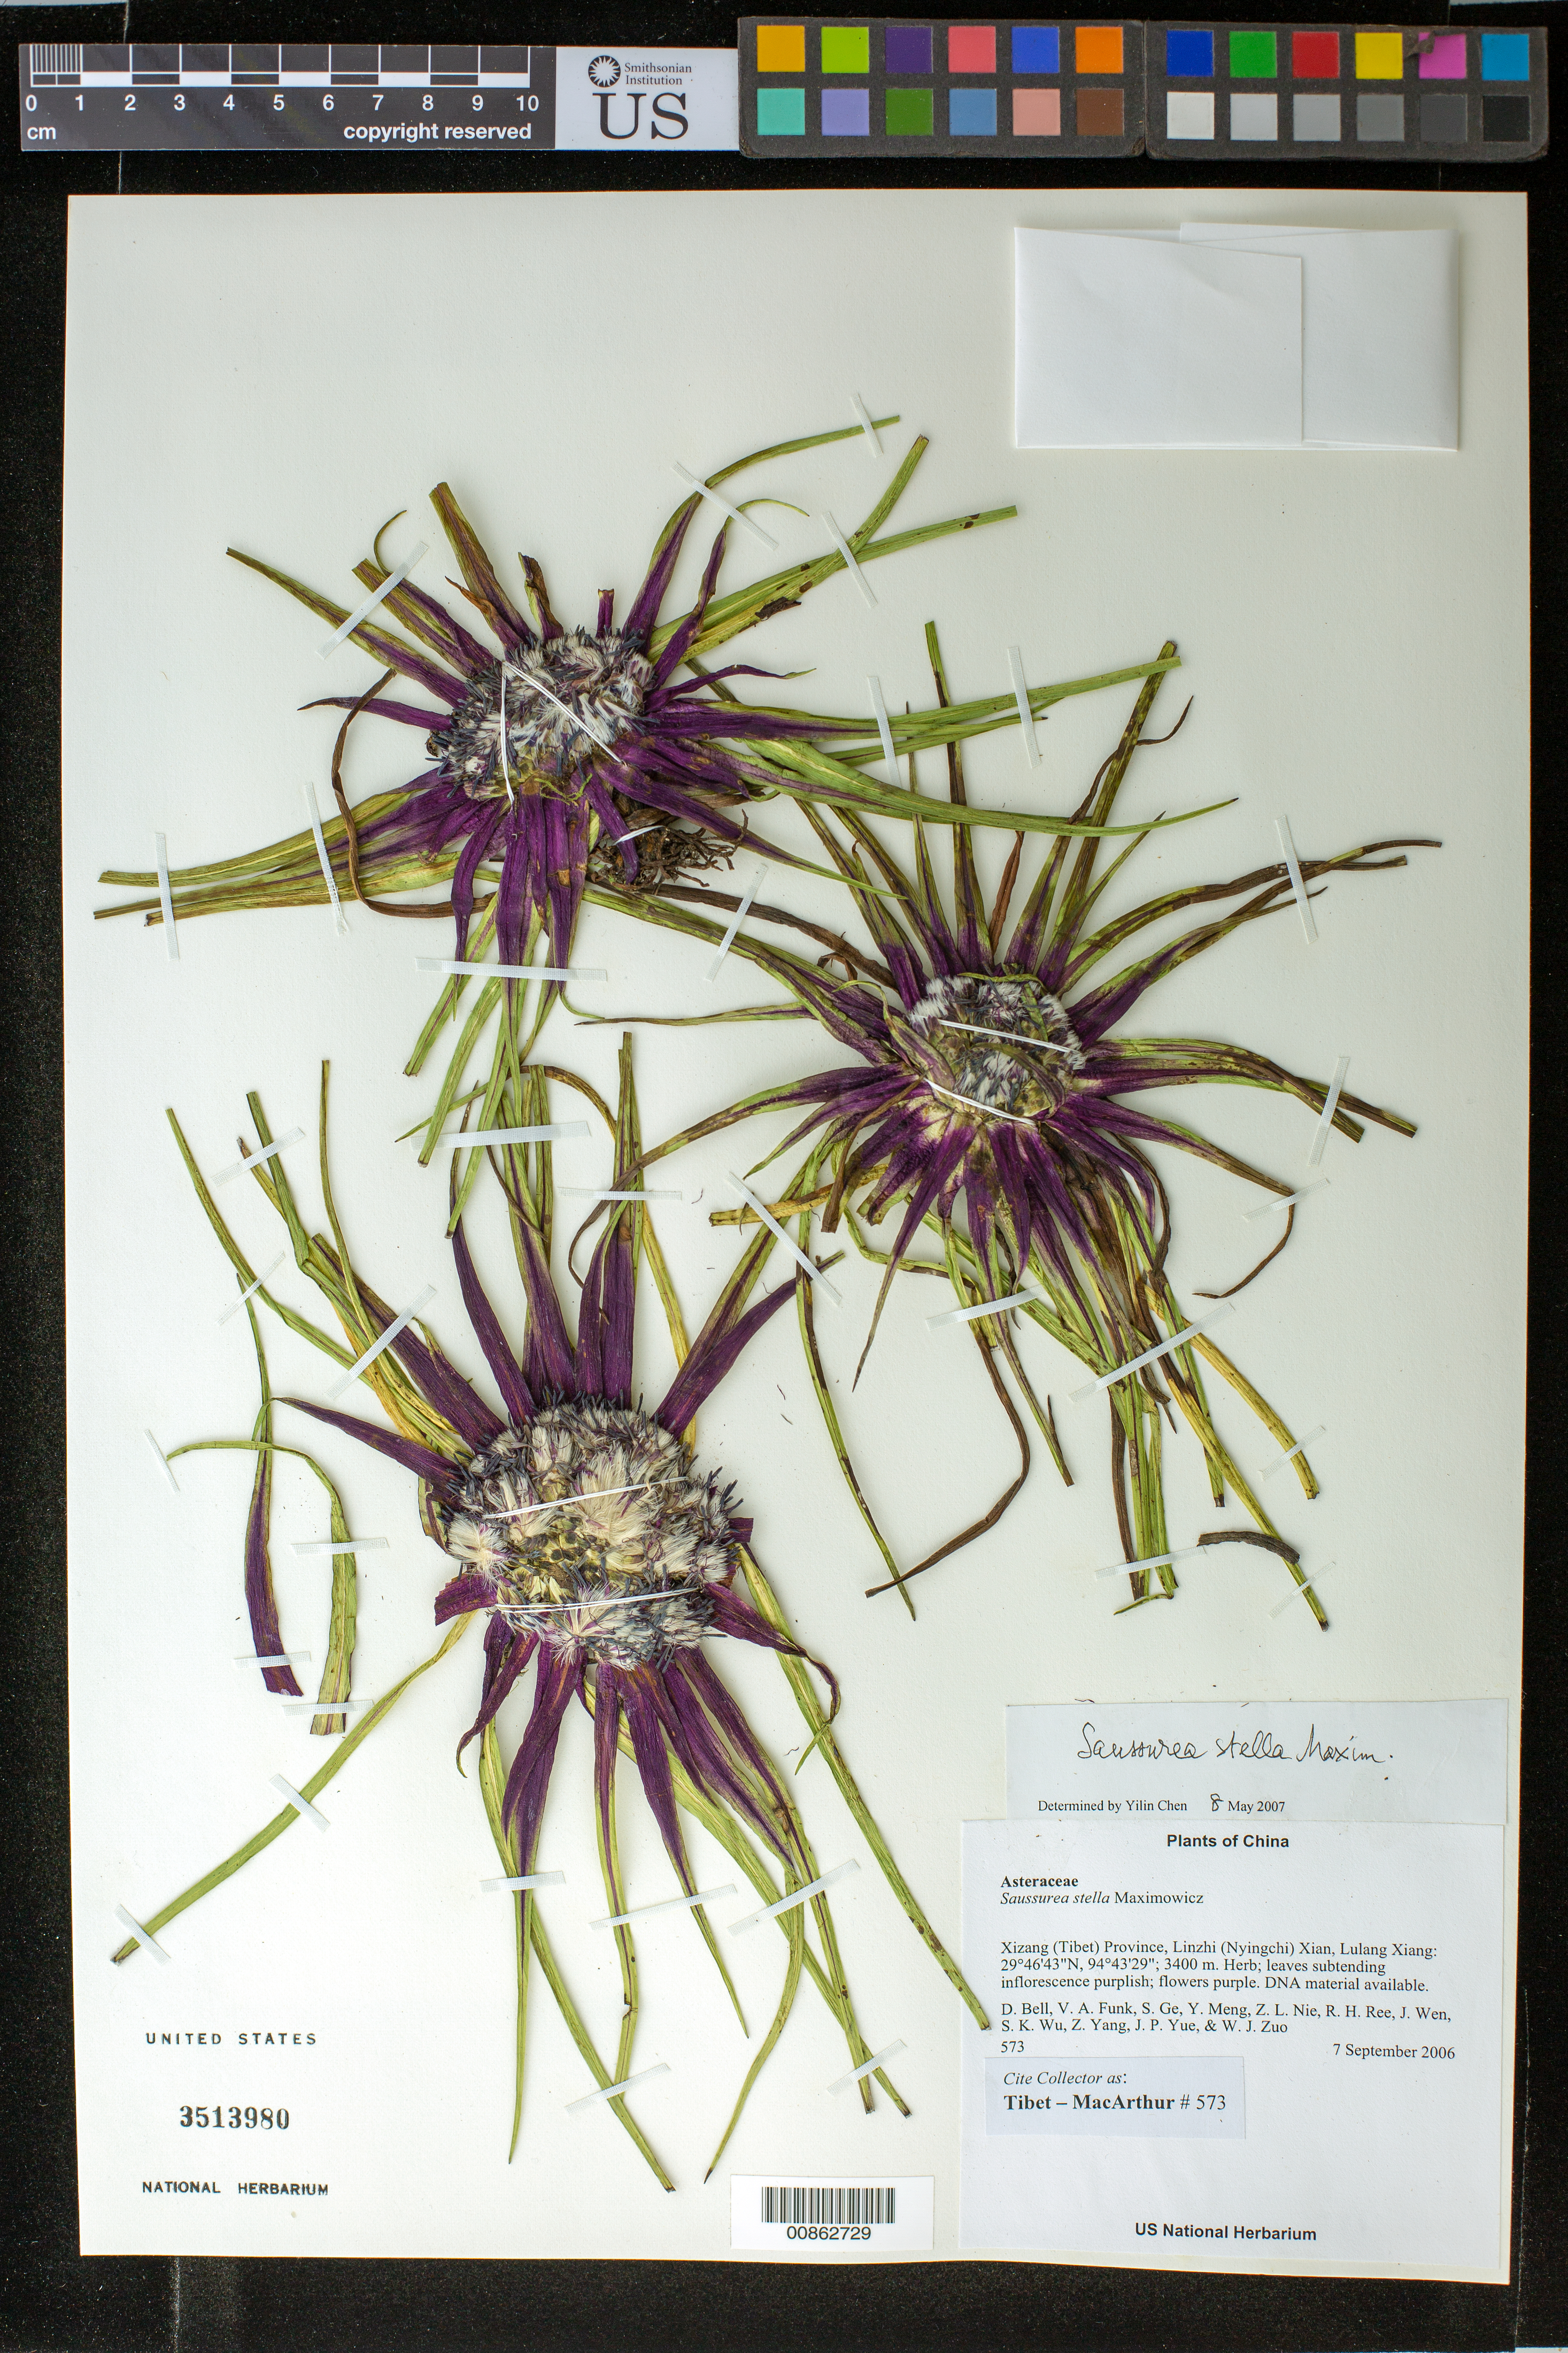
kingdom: Plantae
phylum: Tracheophyta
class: Magnoliopsida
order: Asterales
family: Asteraceae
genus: Saussurea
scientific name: Saussurea stella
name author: Maxim.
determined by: Yilin Chen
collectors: Tibet-MacArthur, D. A. Bell, V. Funk, S. Ge, Y. Meng, Z. Nie, R. Ree, J. Wen, S. K. Wu, Z. Yang, J. Yue & W. Zuo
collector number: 573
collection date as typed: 07 Sep 2006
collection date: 2006-09-07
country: China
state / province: Xizang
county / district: Linzhi (Nyingchi) Xian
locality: Lulang Xiang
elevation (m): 3400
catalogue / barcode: US 3513980